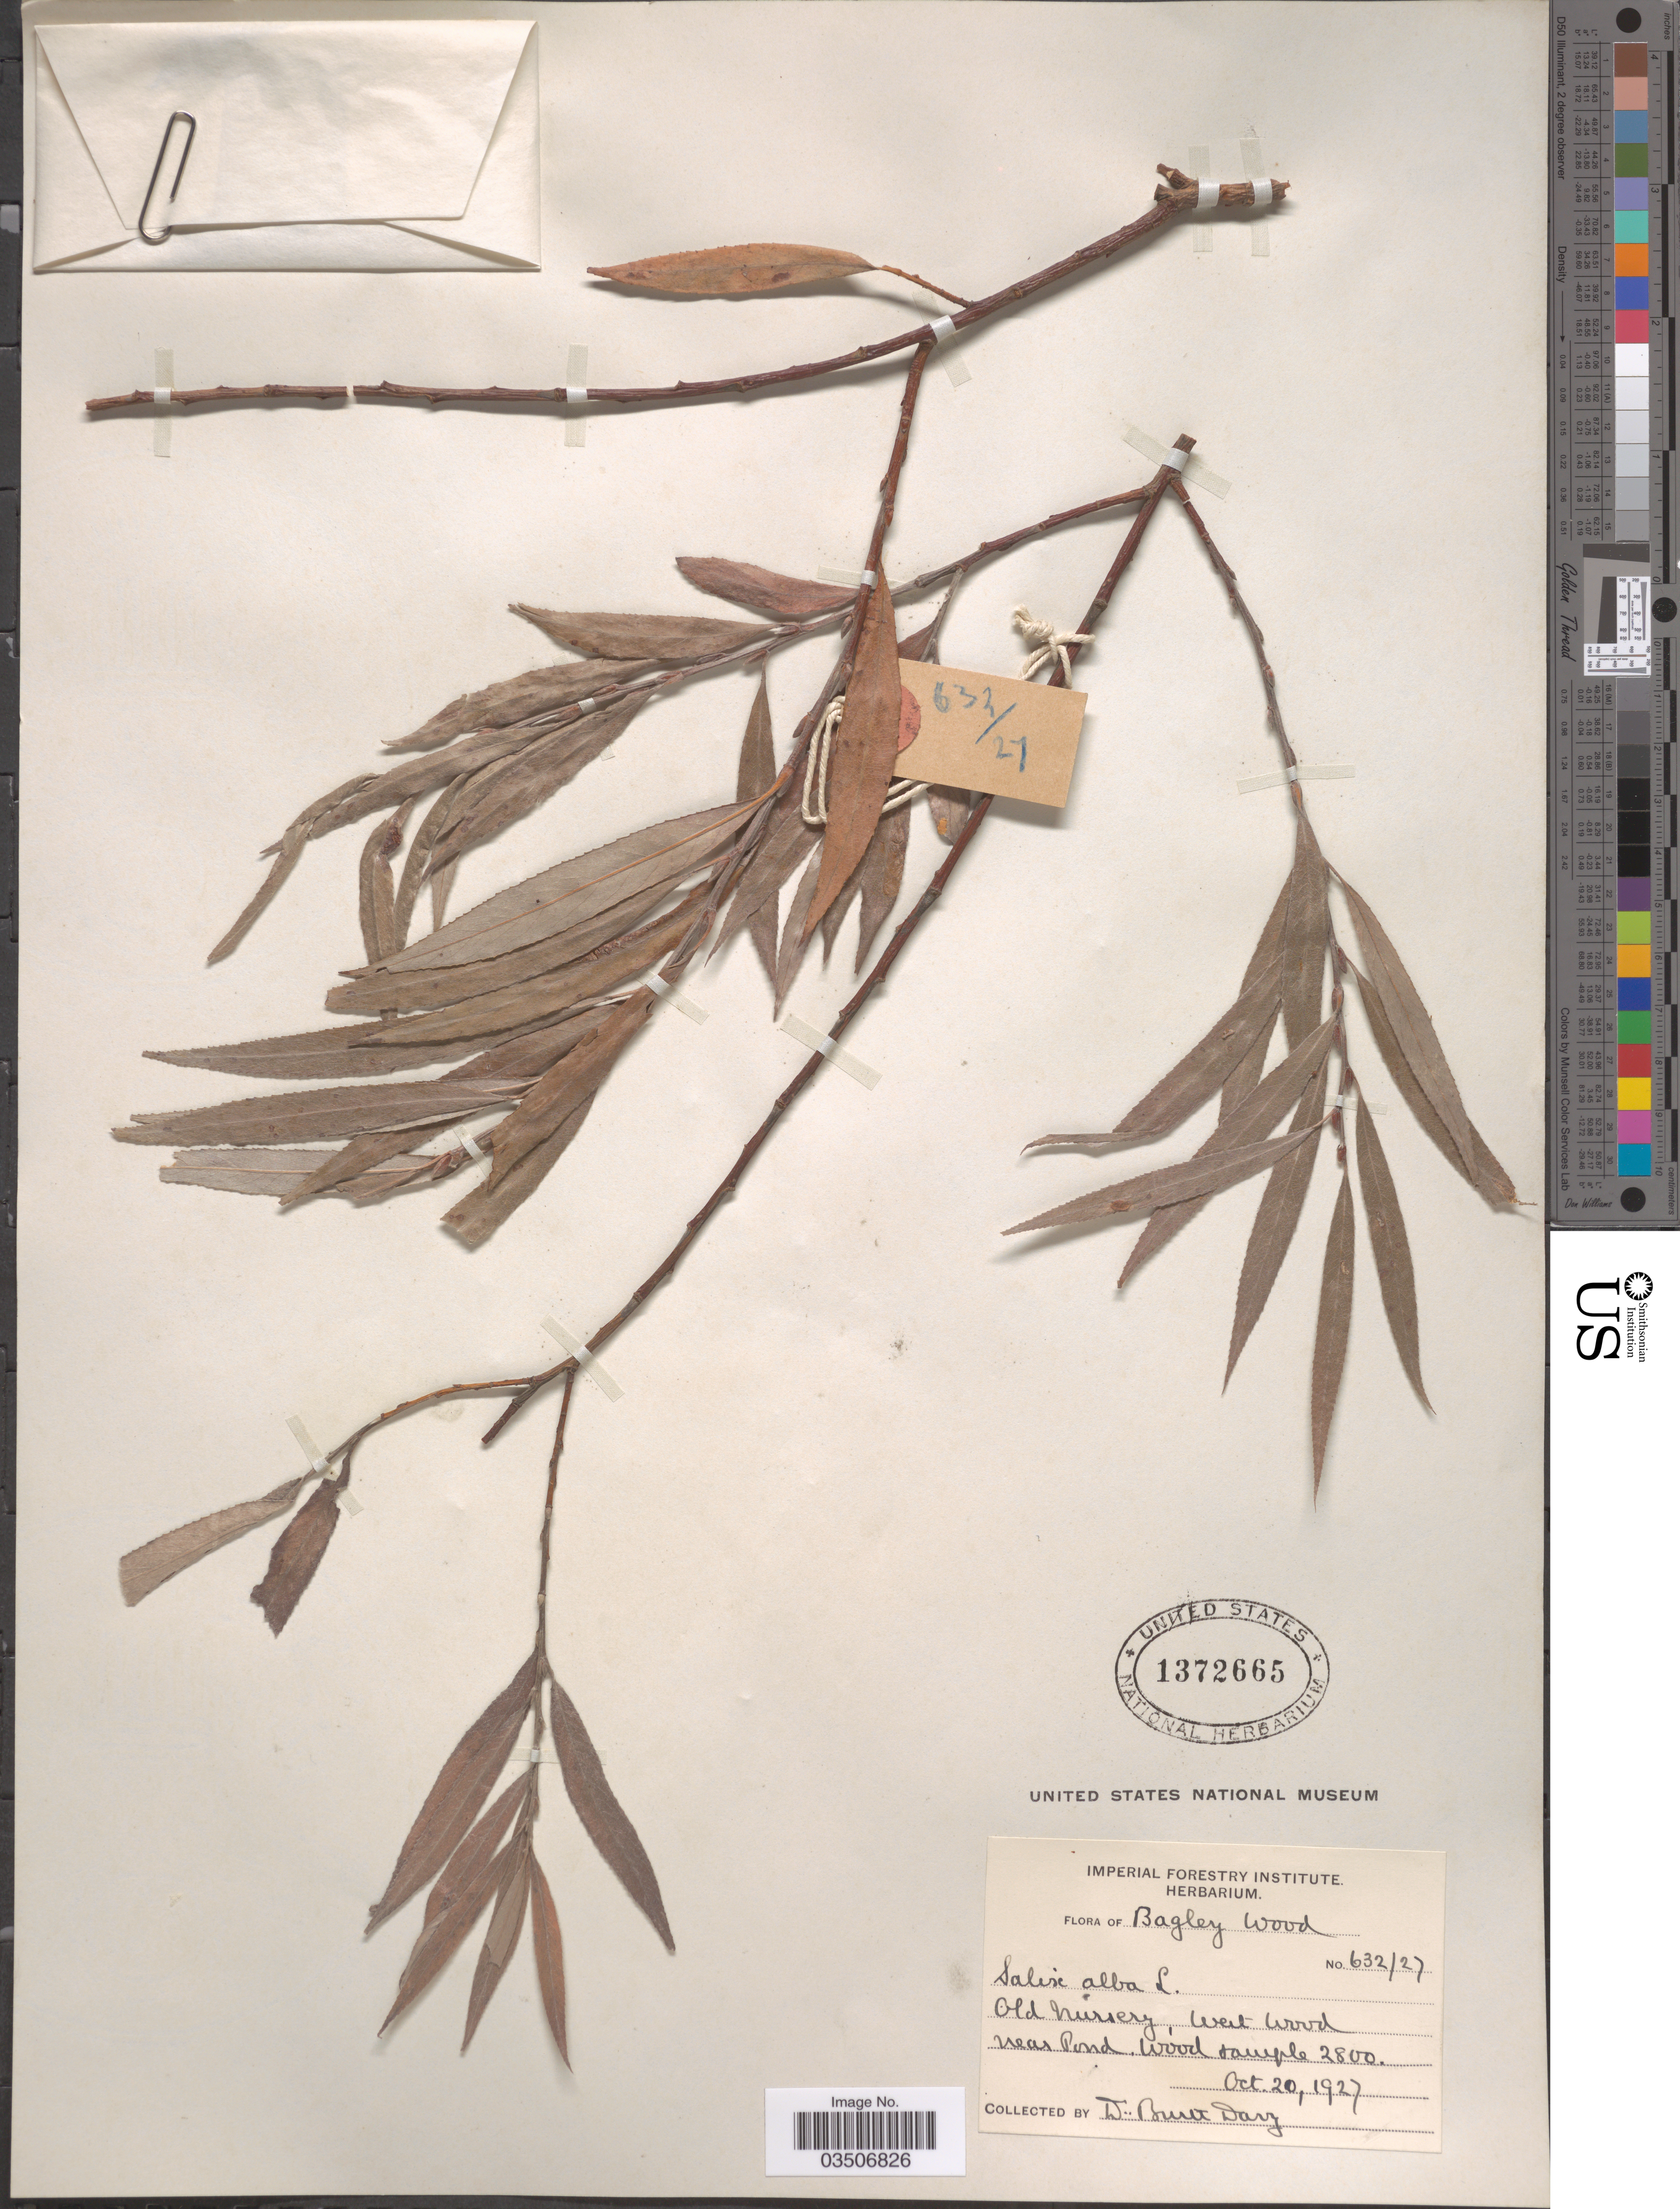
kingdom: Plantae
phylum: Tracheophyta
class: Magnoliopsida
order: Malpighiales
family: Salicaceae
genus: Salix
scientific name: Salix alba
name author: L.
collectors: J. Burtt Davy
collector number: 632/27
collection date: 1927-10-20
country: United Kingdom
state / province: England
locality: Bagley Wood. Old Nursery, West Wood near Pond.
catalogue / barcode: US 1372665